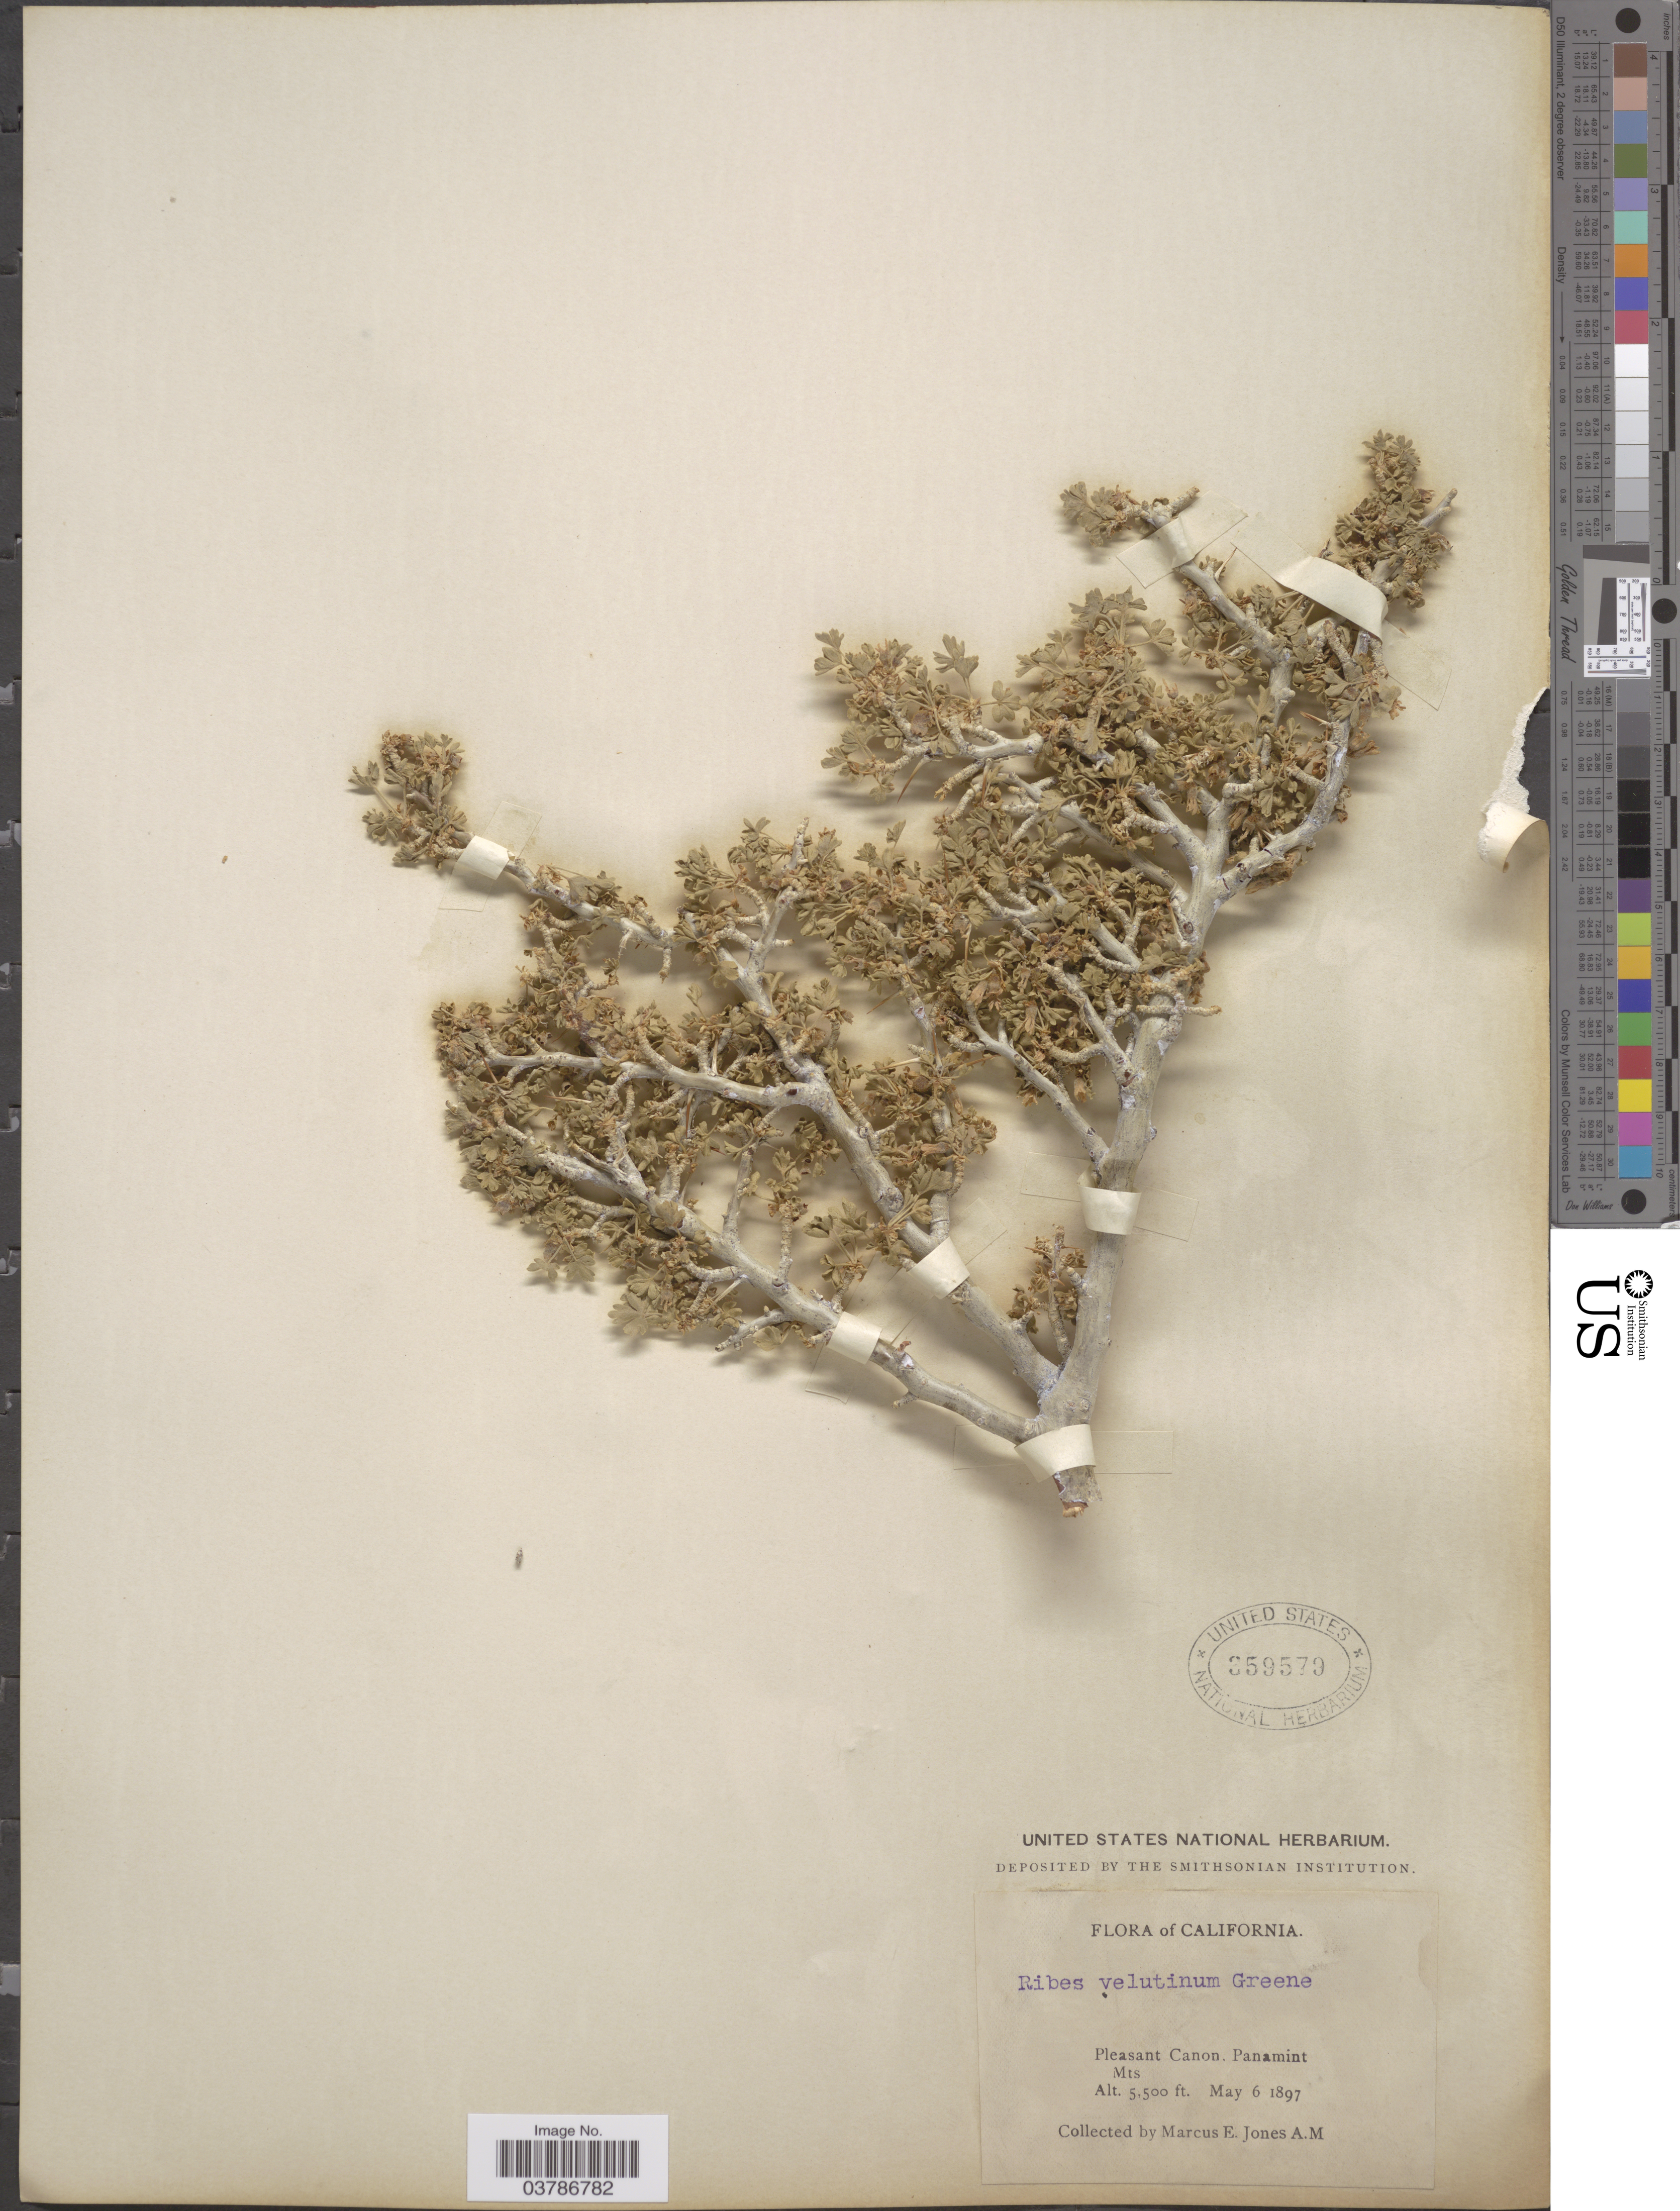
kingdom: Plantae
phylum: Tracheophyta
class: Magnoliopsida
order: Saxifragales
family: Grossulariaceae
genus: Ribes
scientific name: Ribes velutinum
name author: Greene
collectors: M. E. Jones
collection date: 1897-05-06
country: United States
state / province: California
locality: Pleasant Canon, Panamint Mts.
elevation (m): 1676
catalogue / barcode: US 359579